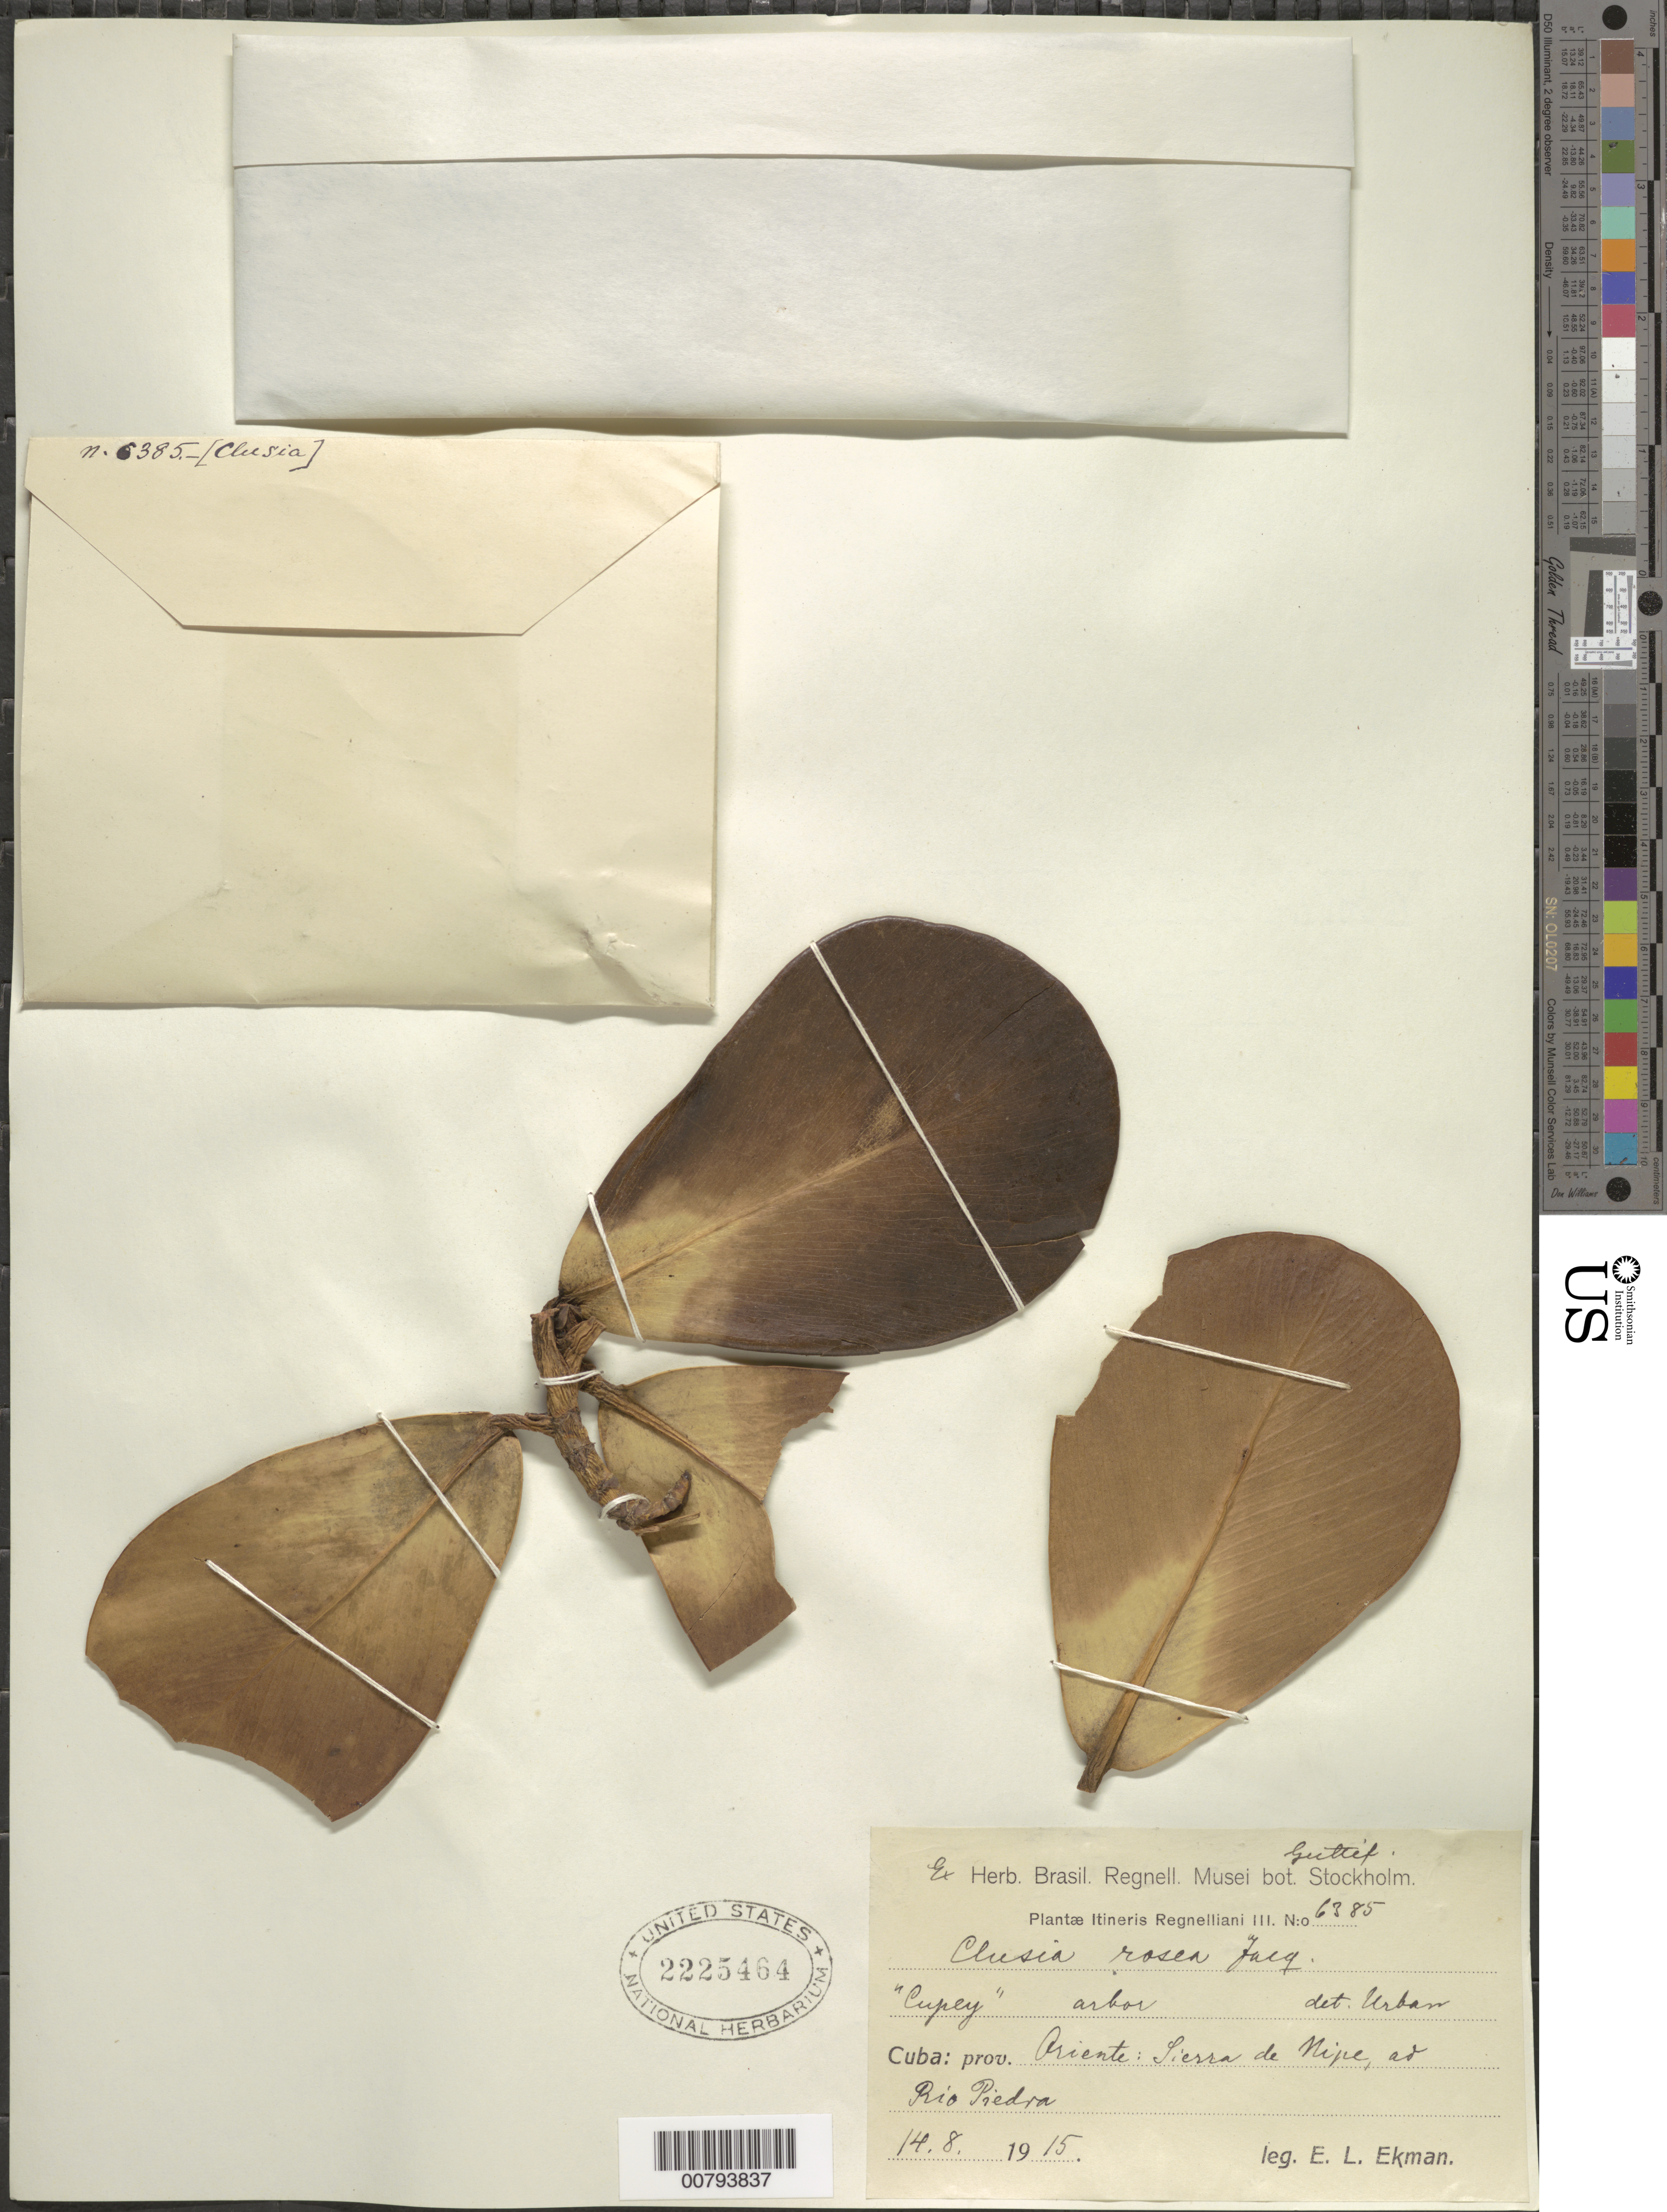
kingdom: Plantae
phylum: Tracheophyta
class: Magnoliopsida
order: Malpighiales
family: Clusiaceae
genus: Clusia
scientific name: Clusia rosea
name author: Jacq.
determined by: Urban, Ignatz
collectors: E. L. Ekman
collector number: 6385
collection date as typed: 14 Aug 1915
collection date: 1915-08-14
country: Cuba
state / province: Oriente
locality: Sierra de Nipe, ad Rio Piedra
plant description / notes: Common name: Cupey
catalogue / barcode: US 2225464